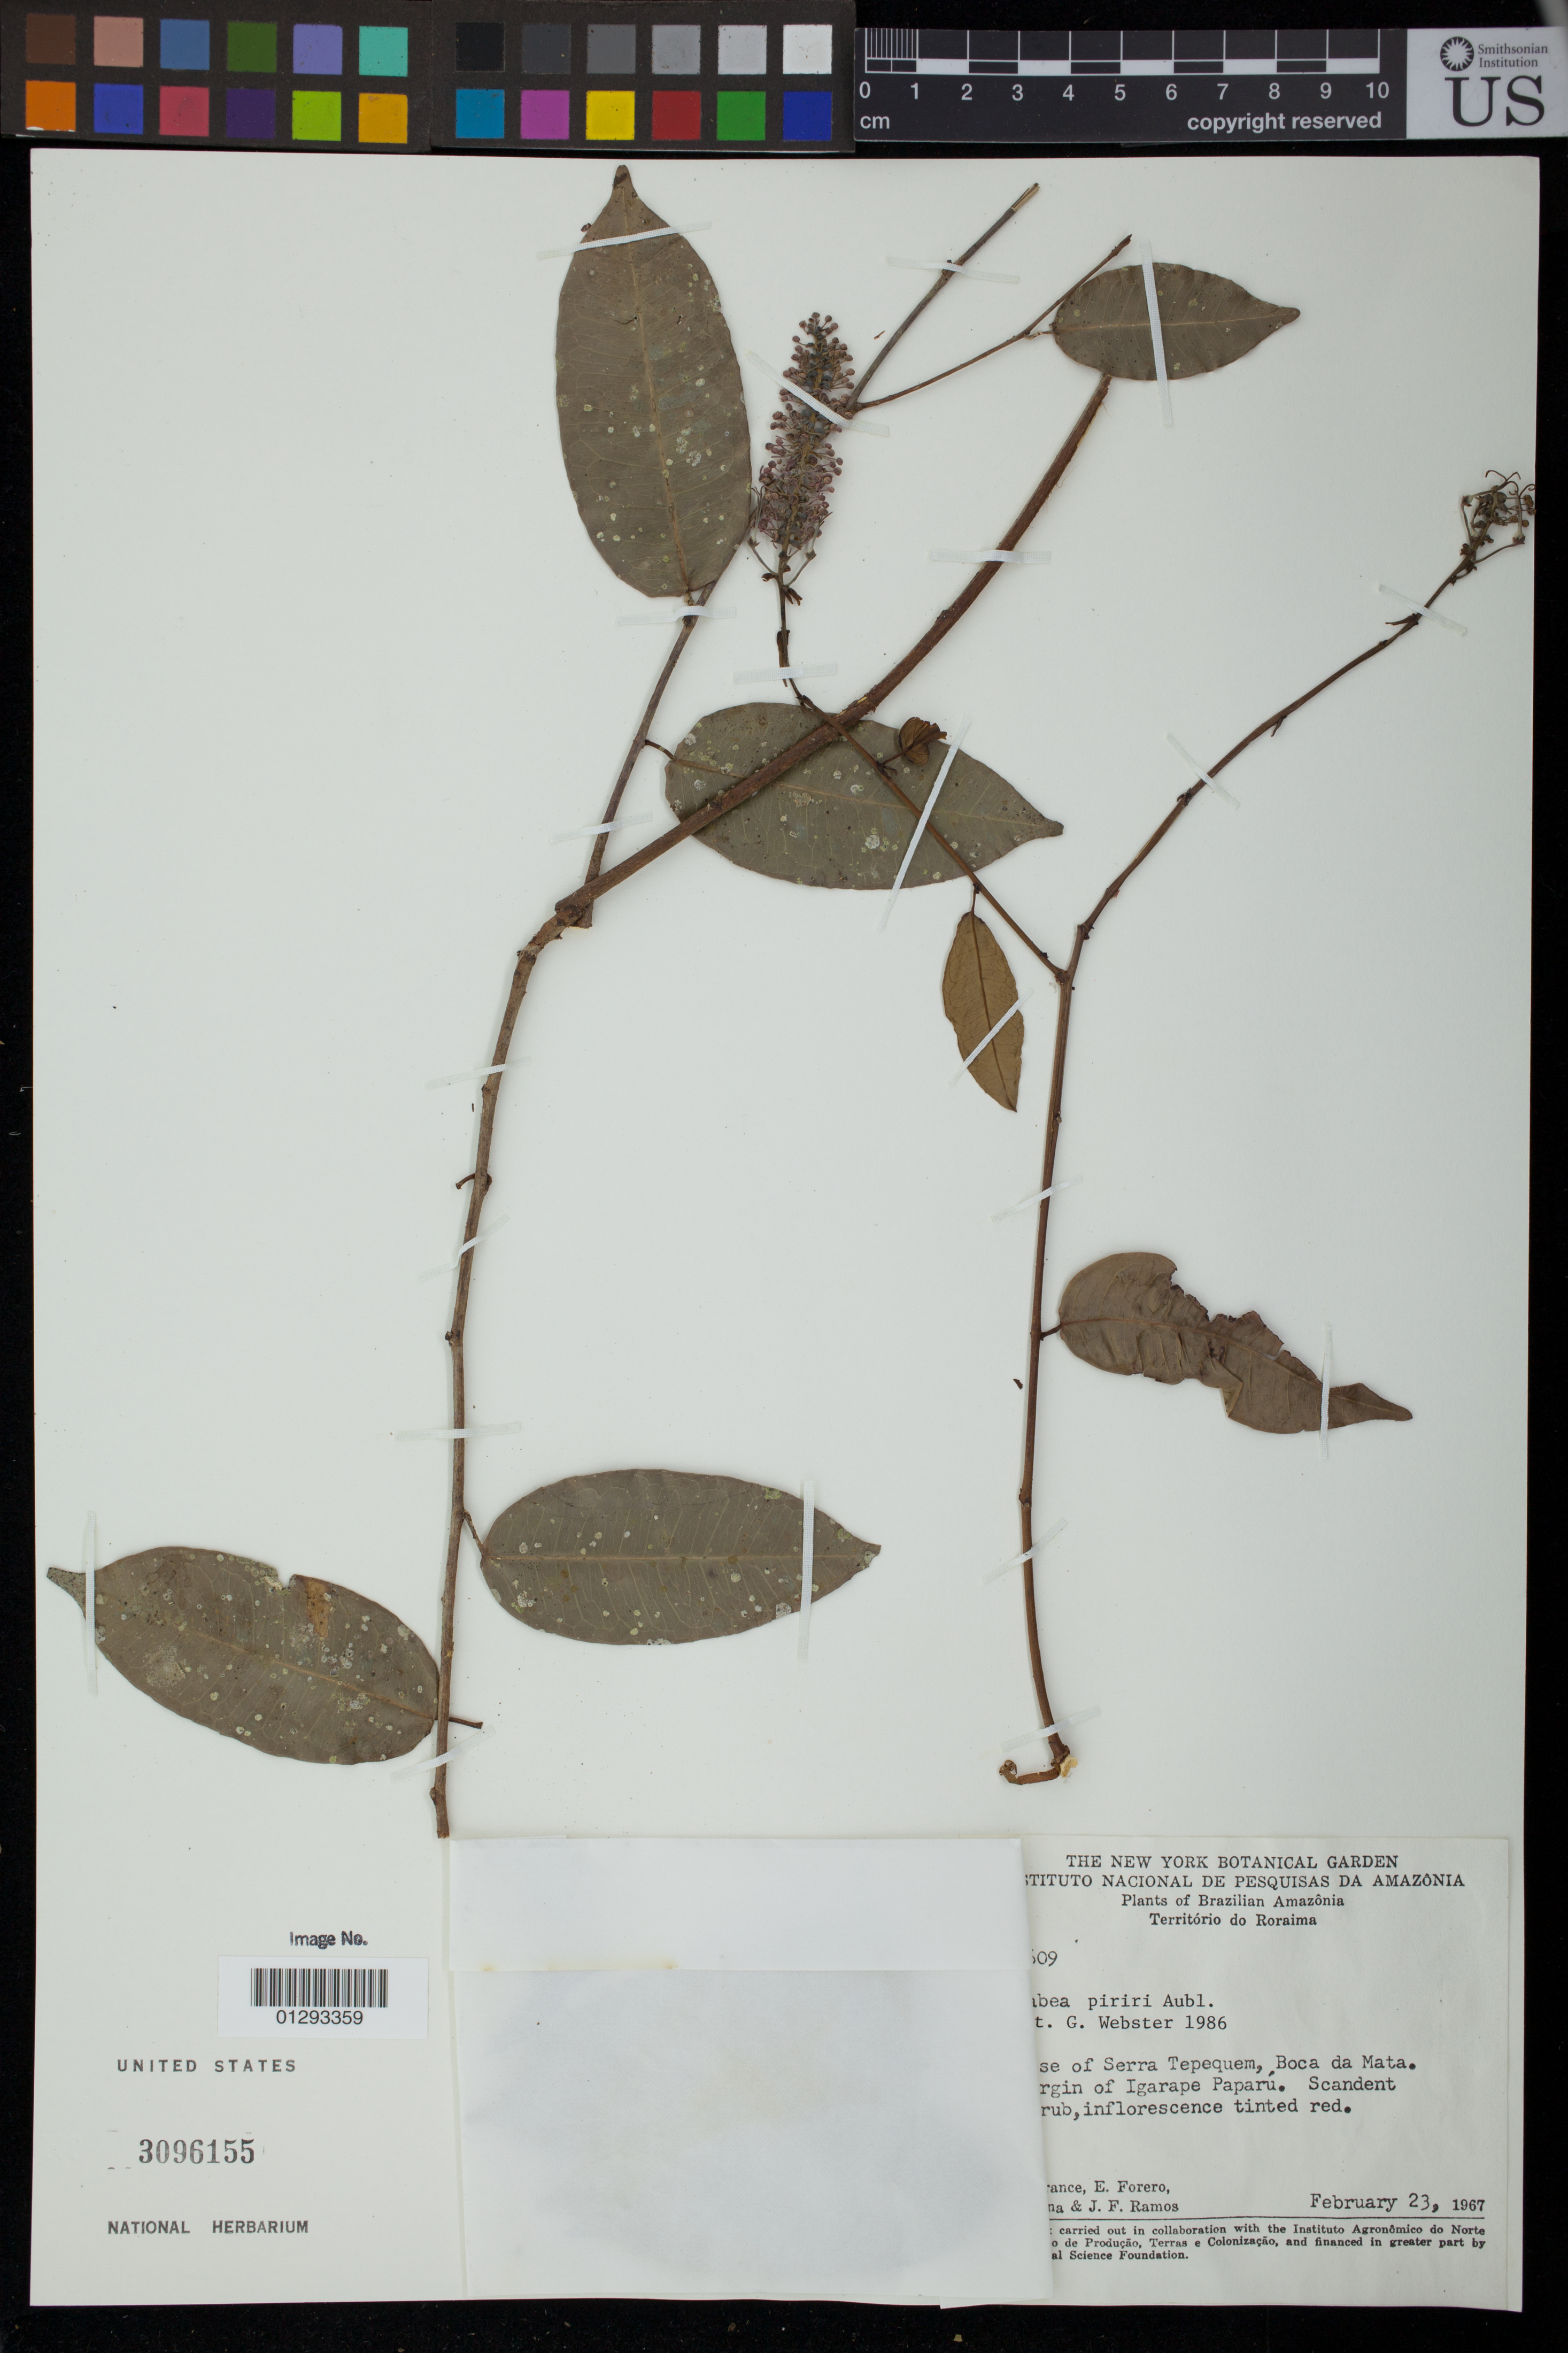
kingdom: Plantae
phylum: Tracheophyta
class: Magnoliopsida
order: Malpighiales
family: Euphorbiaceae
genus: Mabea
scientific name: Mabea piriri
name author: Aubl.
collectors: G. T. Prance, E. Forero, B. S. Pena & J. F. Ramos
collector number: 4609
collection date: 1967-02-23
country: Brazil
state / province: Roraima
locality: Base of Serra Tepequem, Boca de Mata. Margin of Igarape Paparu.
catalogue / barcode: US 3096155